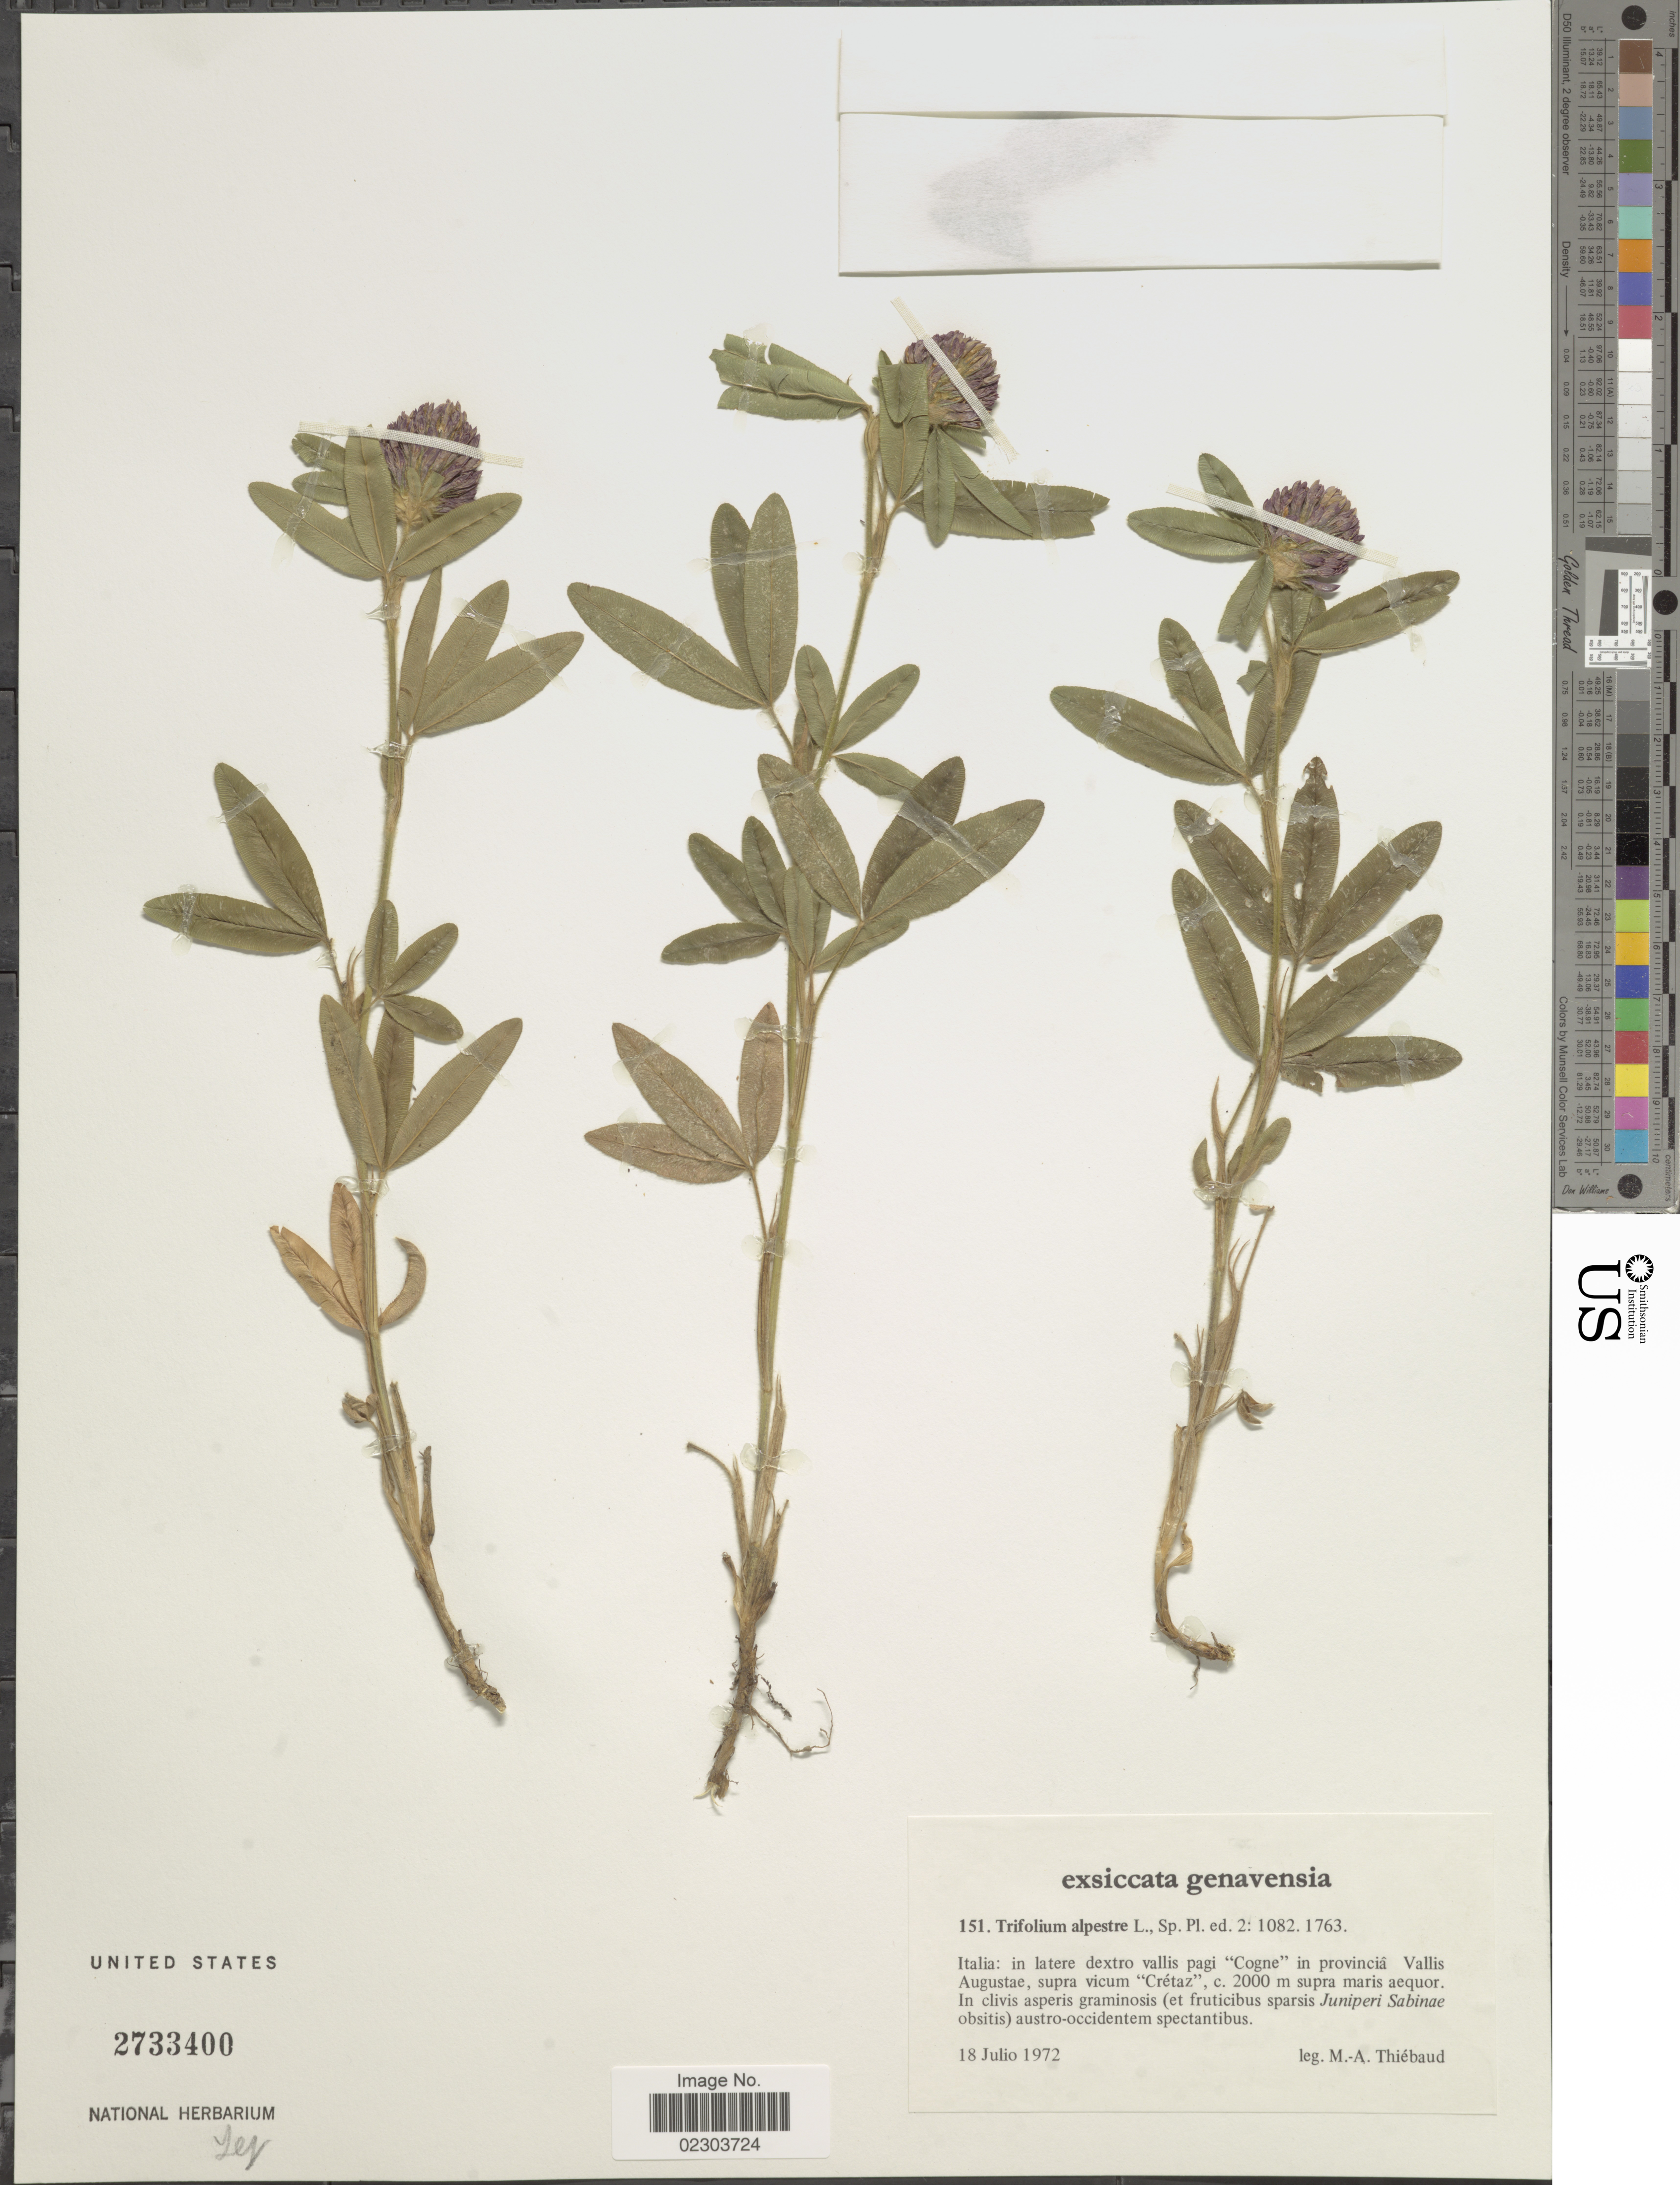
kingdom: Plantae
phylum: Tracheophyta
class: Magnoliopsida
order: Fabales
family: Fabaceae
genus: Trifolium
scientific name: Trifolium alpestre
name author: L.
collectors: M. Thiebaud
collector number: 151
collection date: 1972-07-18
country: Italy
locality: Genavensia, in latere dextro vallis pagi "Cogne" in provincia, Vallis Augustaem syora vicum "Cretaz", in clivis asperis graminosis (et fructibus Juniperi Sabinae obsitis) austro-occidentem spectantibus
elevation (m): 2000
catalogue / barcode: US 2733400